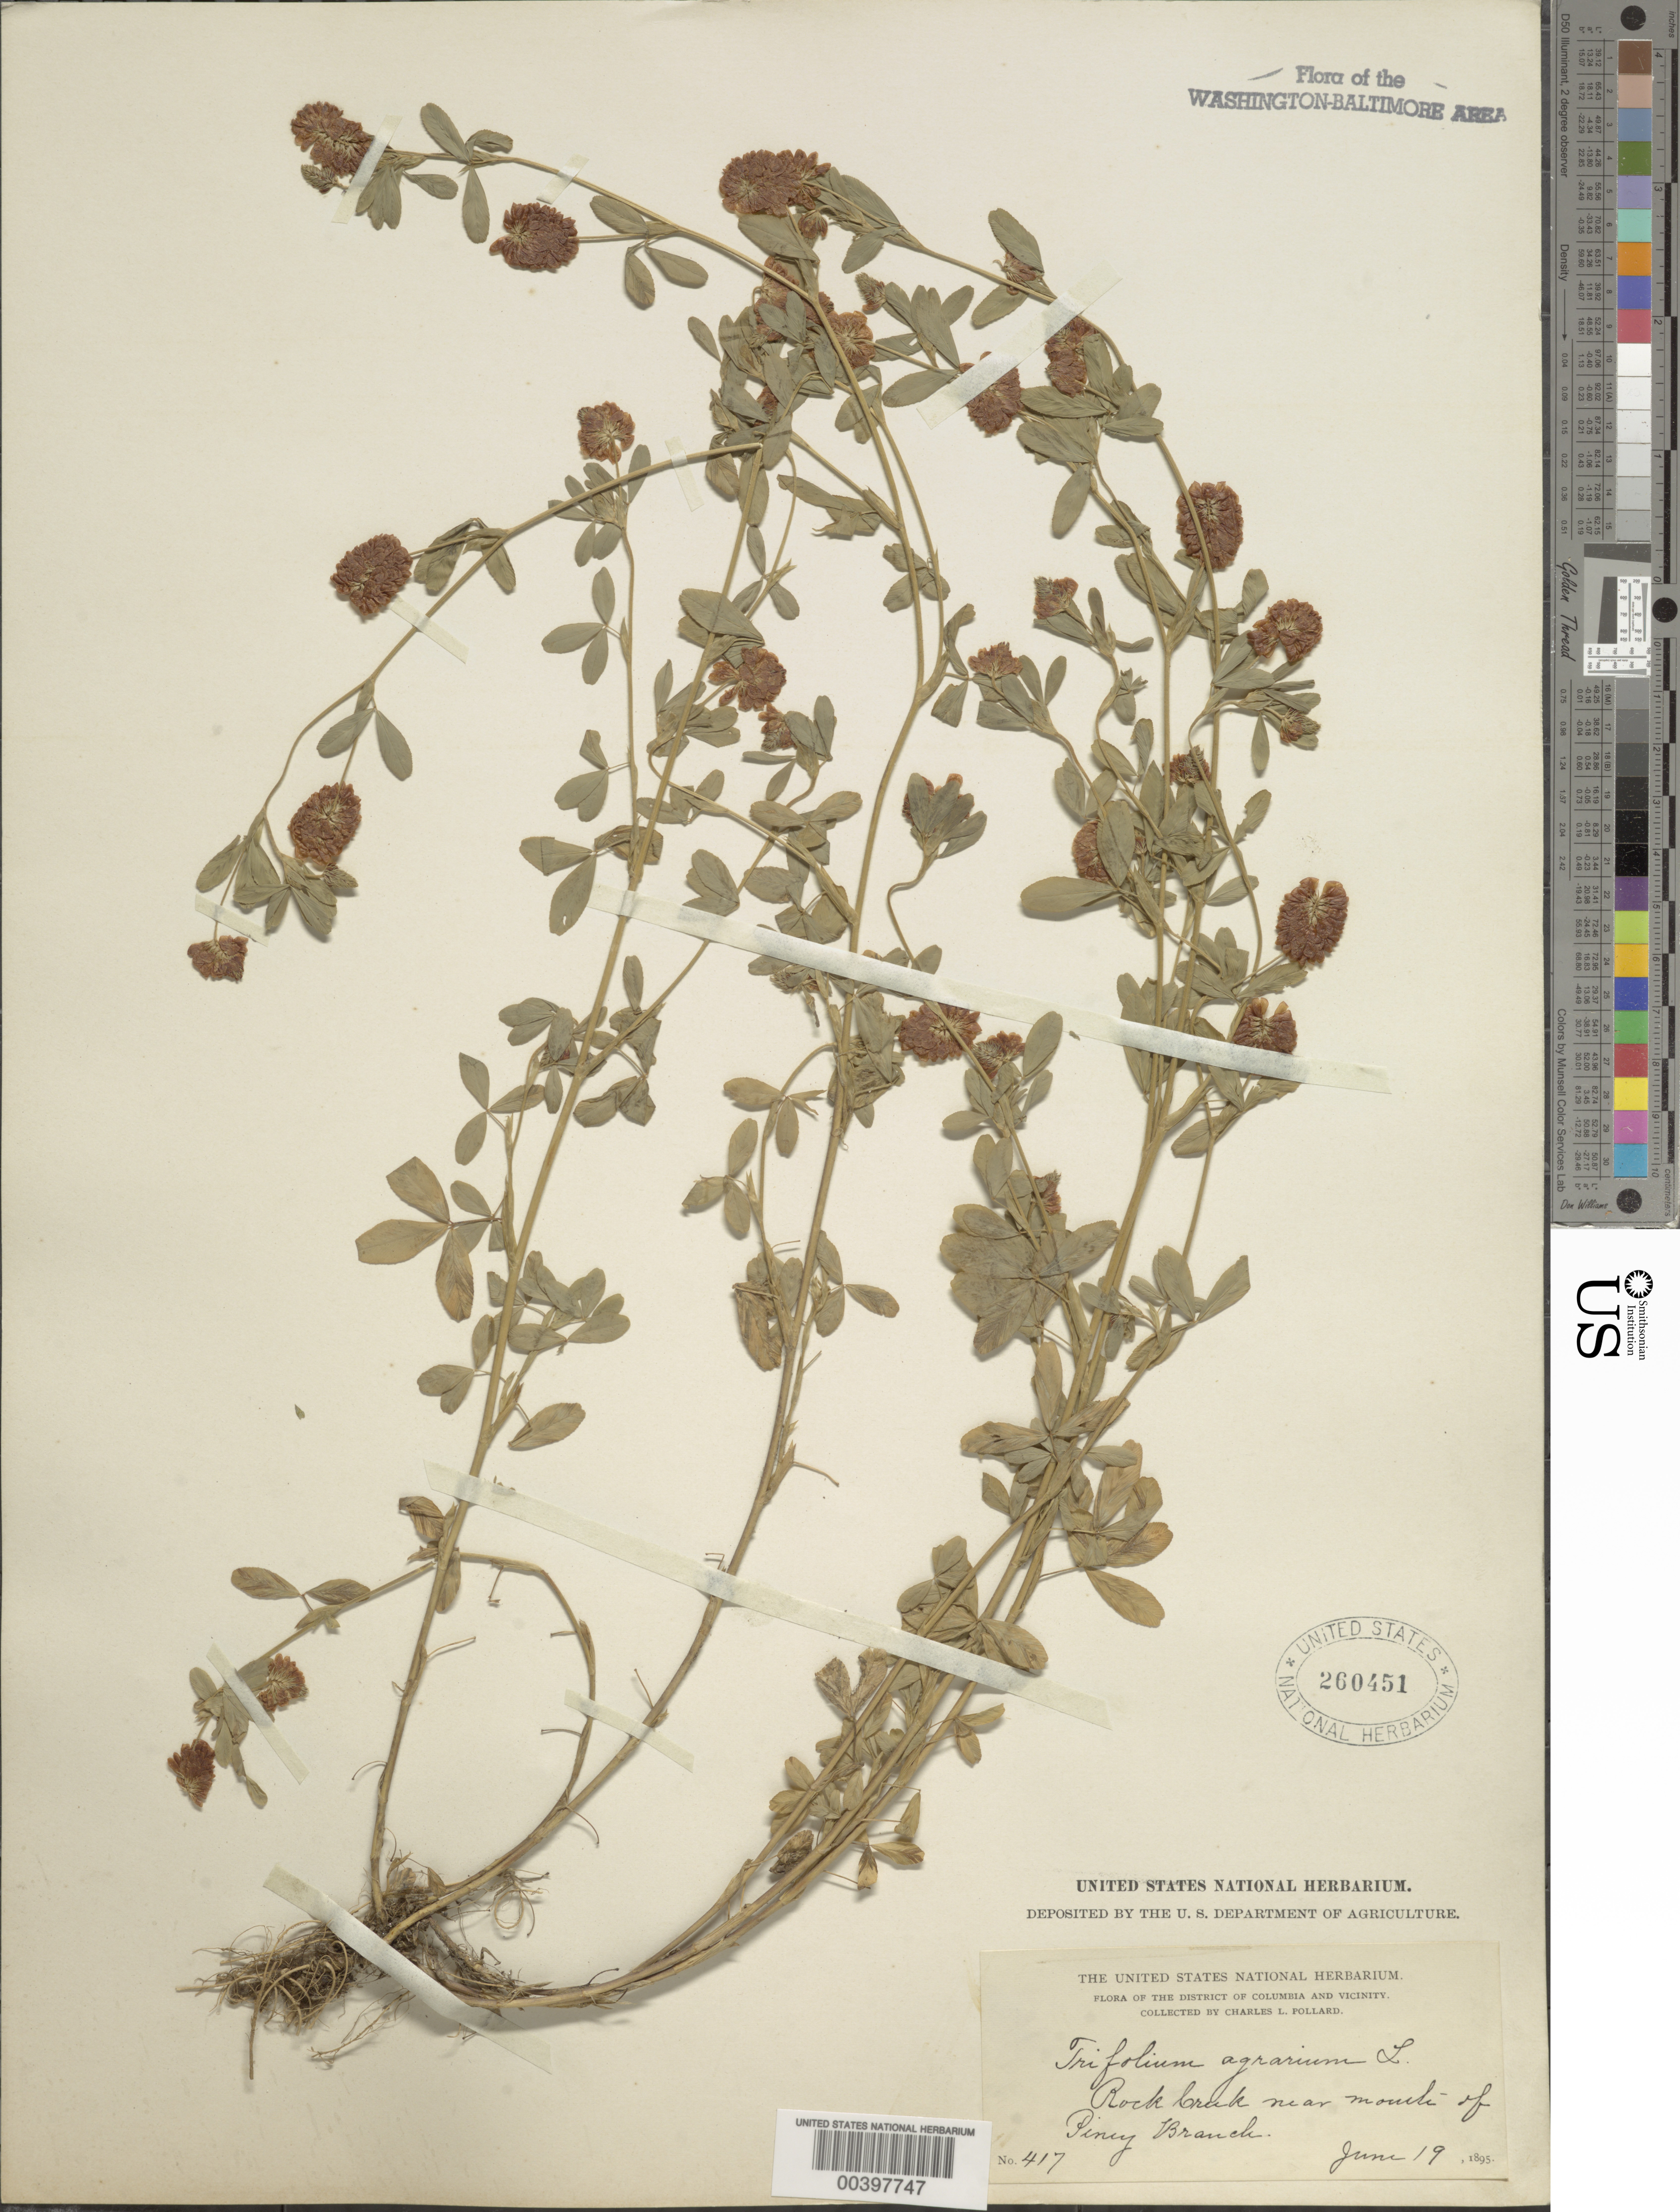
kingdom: Plantae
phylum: Tracheophyta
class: Magnoliopsida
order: Fabales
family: Fabaceae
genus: Trifolium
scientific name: Trifolium aureum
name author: Pollich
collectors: C. L. Pollard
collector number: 417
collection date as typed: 19 Jun 1895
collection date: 1895-06-19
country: United States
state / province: District of Columbia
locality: Rock Creek near mouth of Piney Branch Rock Creek Park and vicinity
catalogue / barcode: US 260451